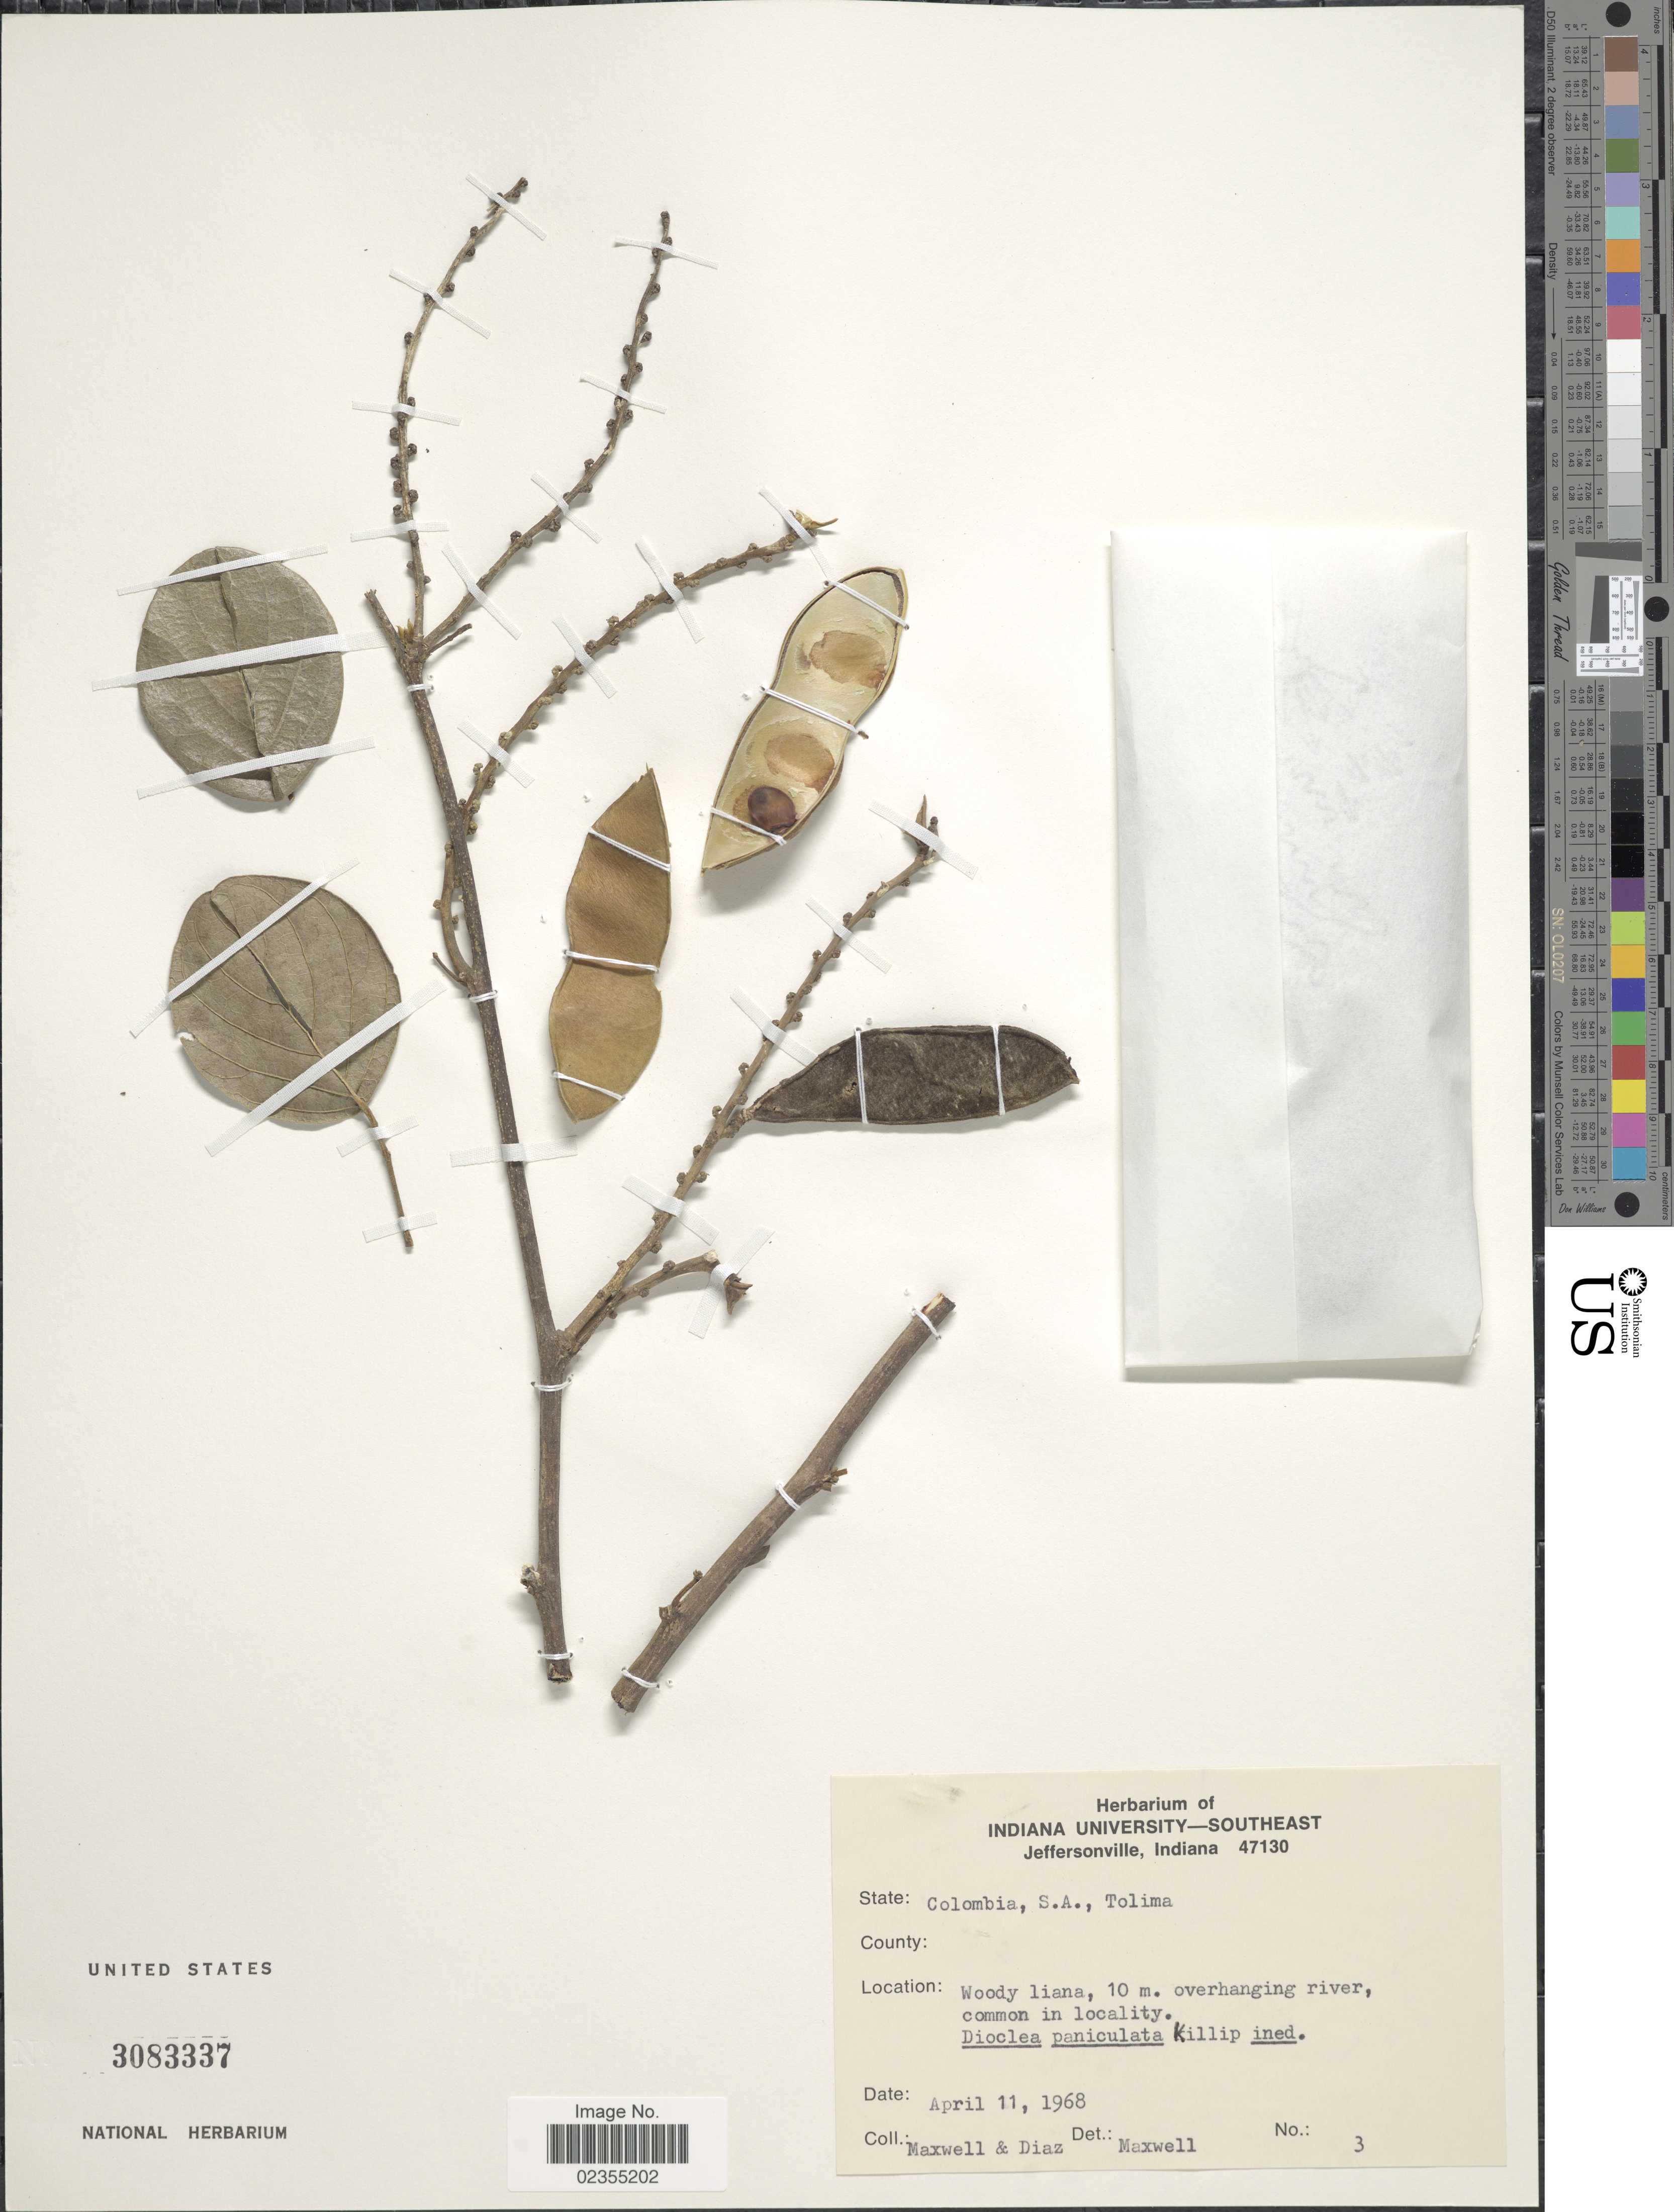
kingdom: Plantae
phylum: Tracheophyta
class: Magnoliopsida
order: Fabales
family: Fabaceae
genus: Dioclea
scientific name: Dioclea paniculata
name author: Killip ex R.H. Maxwell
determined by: Mansano, V. F.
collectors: Maxwell & Diaz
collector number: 3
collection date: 1968-04-11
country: Colombia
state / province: Tolima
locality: Colombia, S.A., Tolima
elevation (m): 10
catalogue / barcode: US 3083337